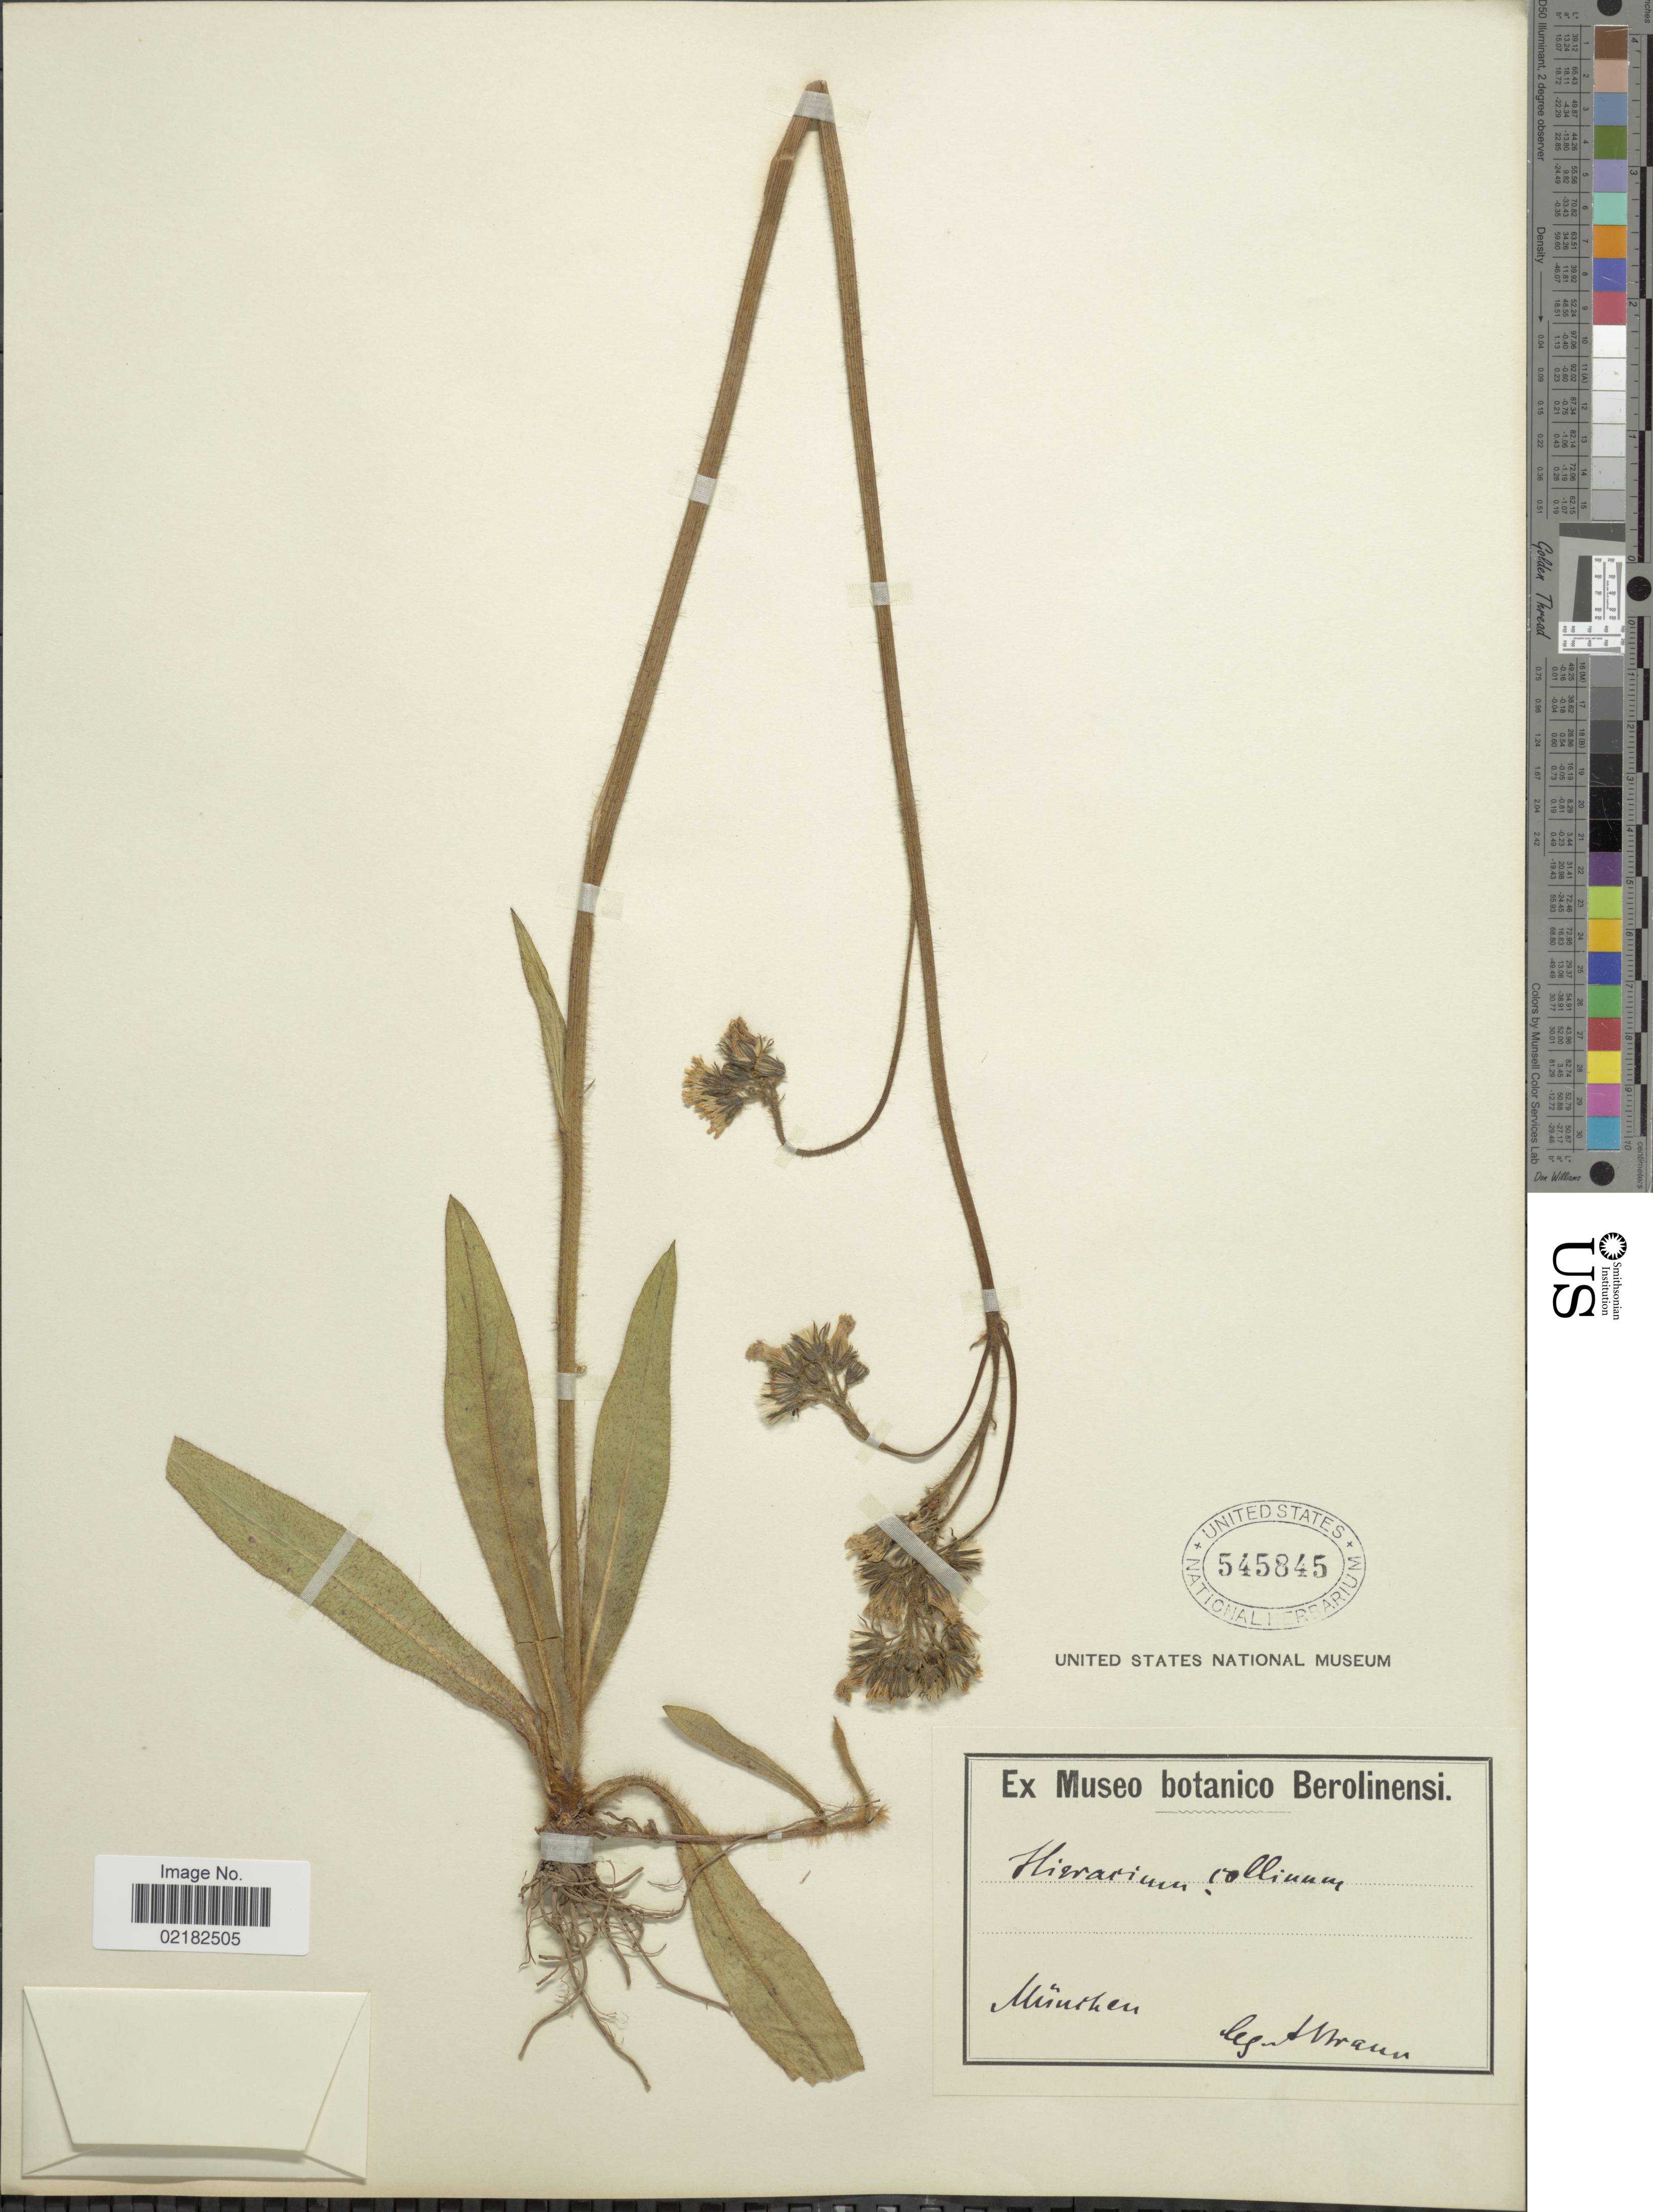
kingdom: Plantae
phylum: Tracheophyta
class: Magnoliopsida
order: Asterales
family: Asteraceae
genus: Pilosella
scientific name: Pilosella cymosa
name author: (L.) F.W. Schultz & Sch. Bip.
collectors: A. Braun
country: Germany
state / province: Bayern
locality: Munchen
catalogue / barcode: US 545845